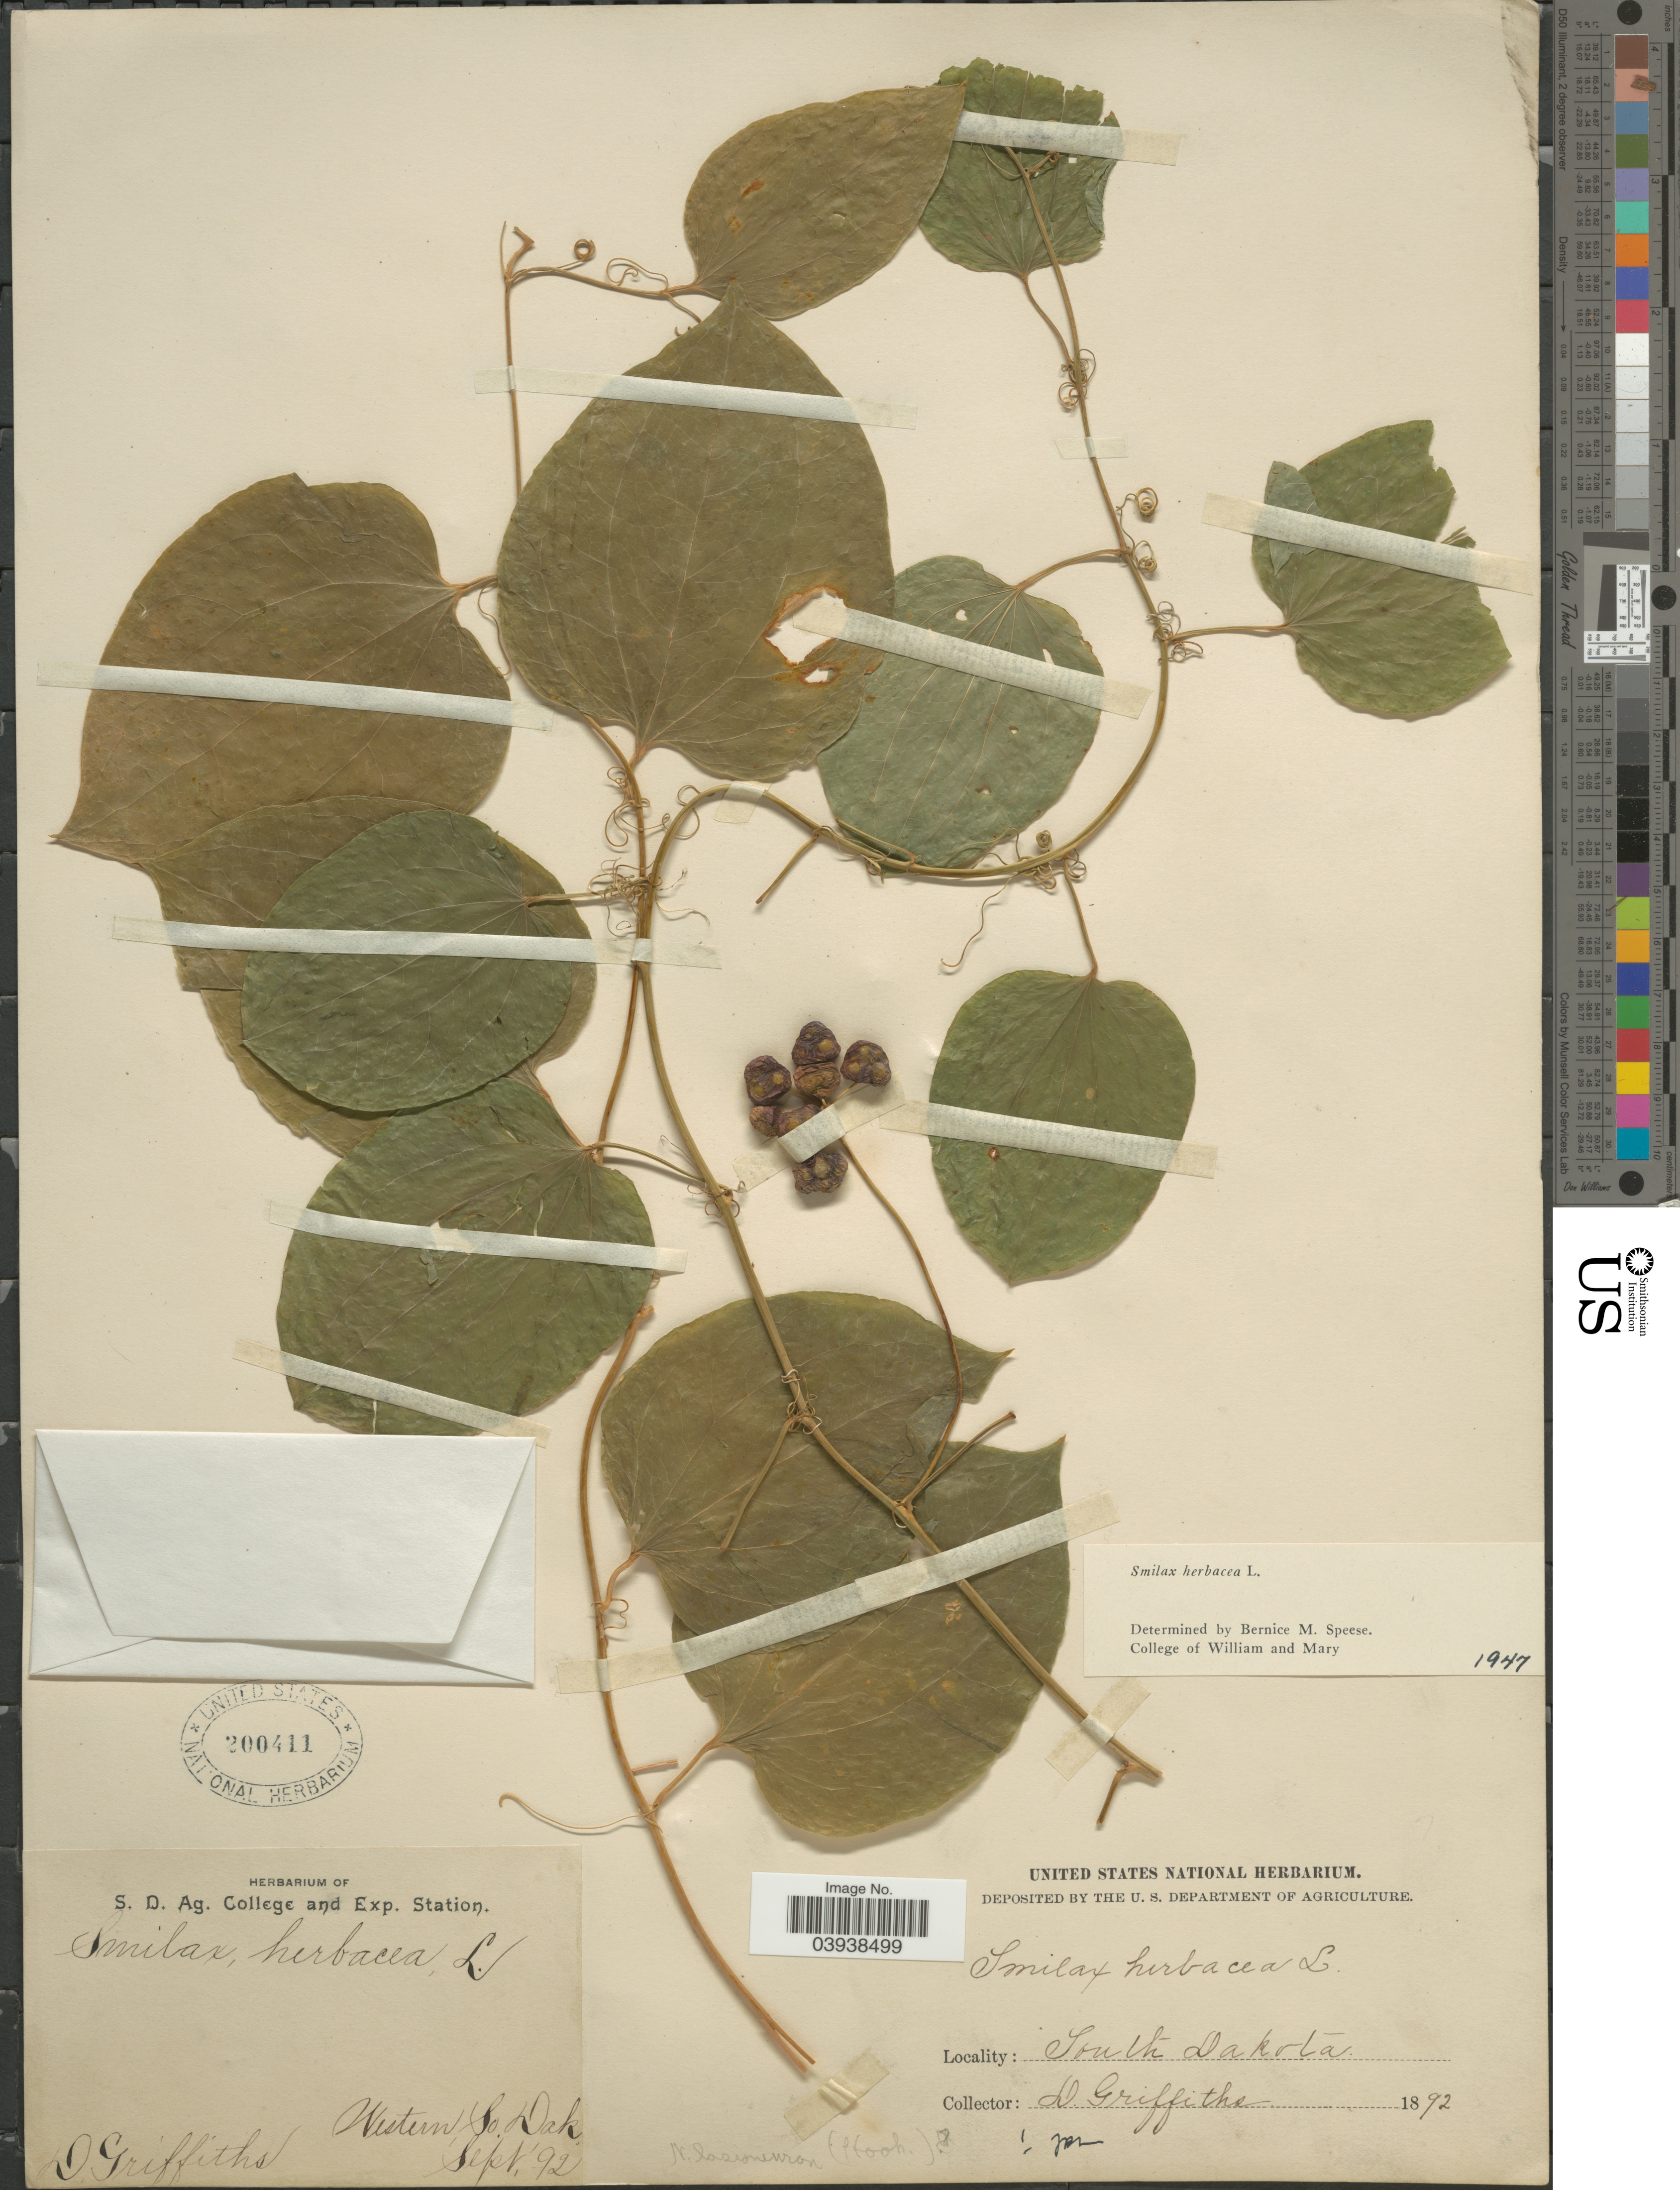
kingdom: Plantae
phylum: Tracheophyta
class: Liliopsida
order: Liliales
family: Smilacaceae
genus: Smilax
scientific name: Smilax herbacea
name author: L.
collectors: D. Griffith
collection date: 1892-09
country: United States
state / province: South Dakota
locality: Western So. Dak.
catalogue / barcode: US 200411